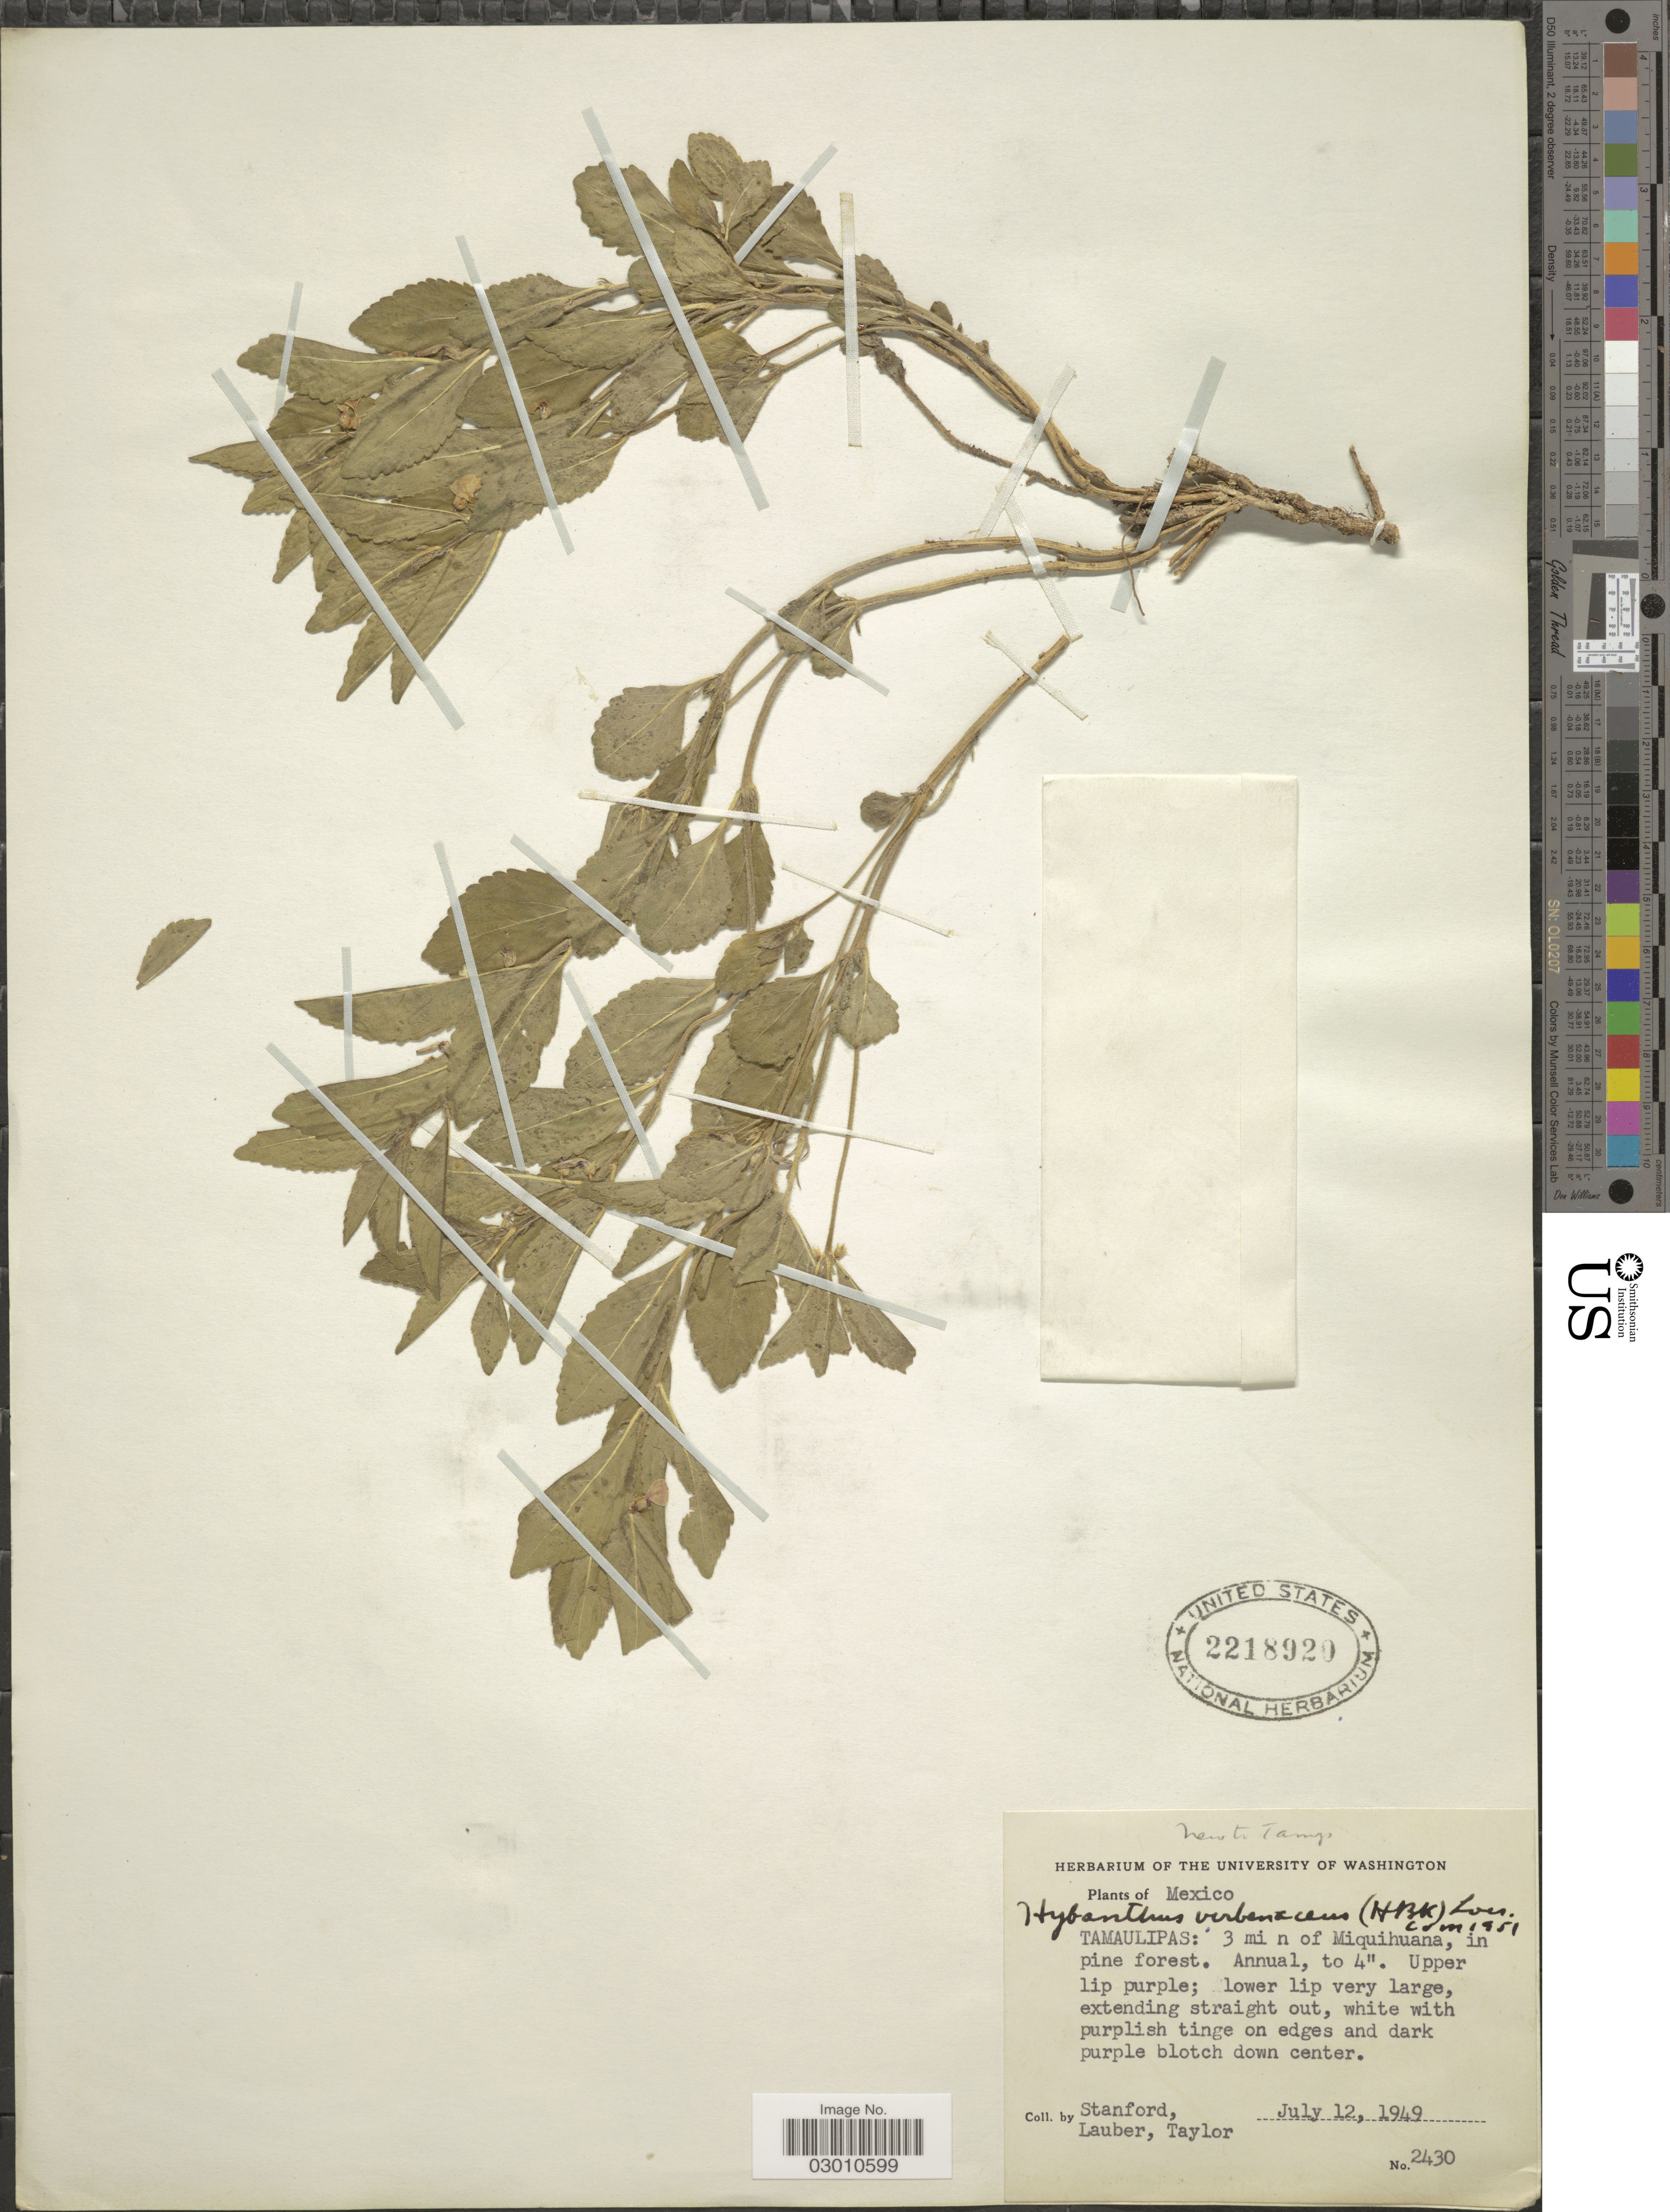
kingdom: Plantae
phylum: Tracheophyta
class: Magnoliopsida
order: Malpighiales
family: Violaceae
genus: Pombalia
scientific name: Pombalia verbenacea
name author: (Kunth) H.E. Ballard & Paula-Souza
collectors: -. Stanford, -. Lauber & -. Taylor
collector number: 2430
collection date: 1949-07-12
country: Mexico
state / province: Tamaulipas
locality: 3 mi n of Miquihuana, in pine forest.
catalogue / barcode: US 2218920